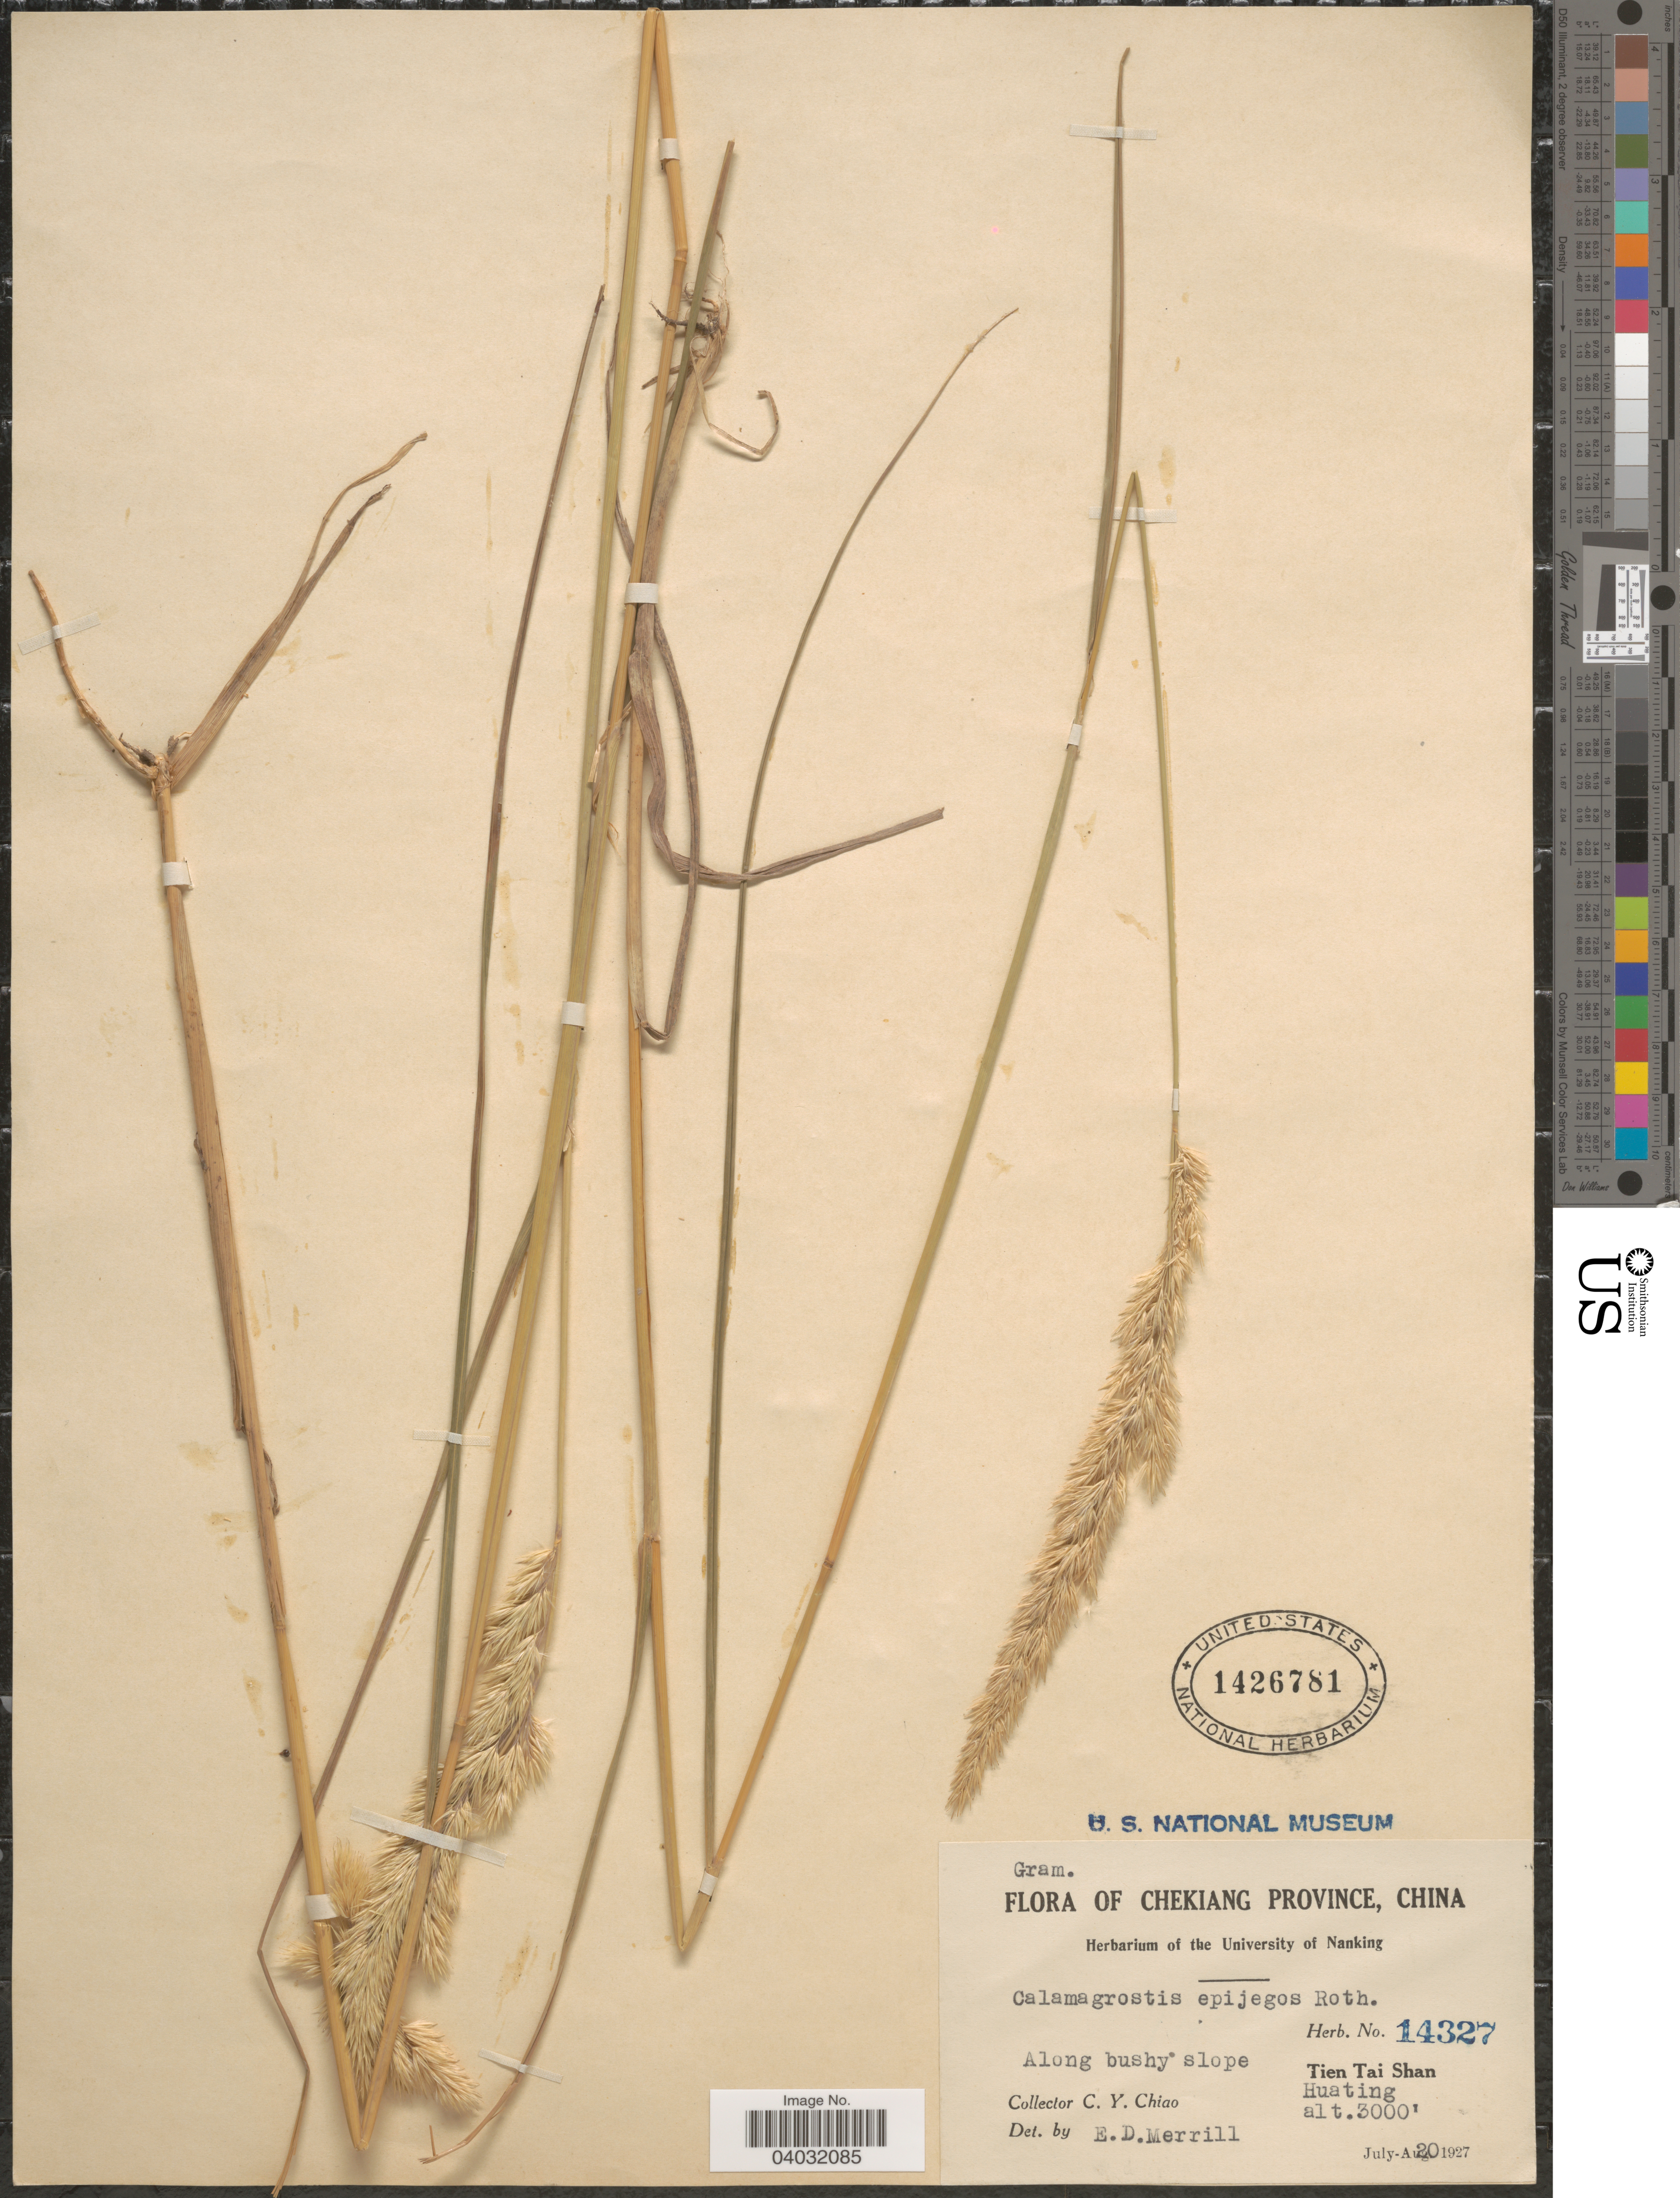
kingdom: Plantae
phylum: Tracheophyta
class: Liliopsida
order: Poales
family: Poaceae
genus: Calamagrostis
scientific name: Calamagrostis epigeios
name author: (L.) Roth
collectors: C. Y. Chiao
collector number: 14327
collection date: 1927-07-20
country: China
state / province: Zhejiang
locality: Chekiang Province. Tien Tai Shan. Huating. Along bushy slope.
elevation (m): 914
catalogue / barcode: US 1426781